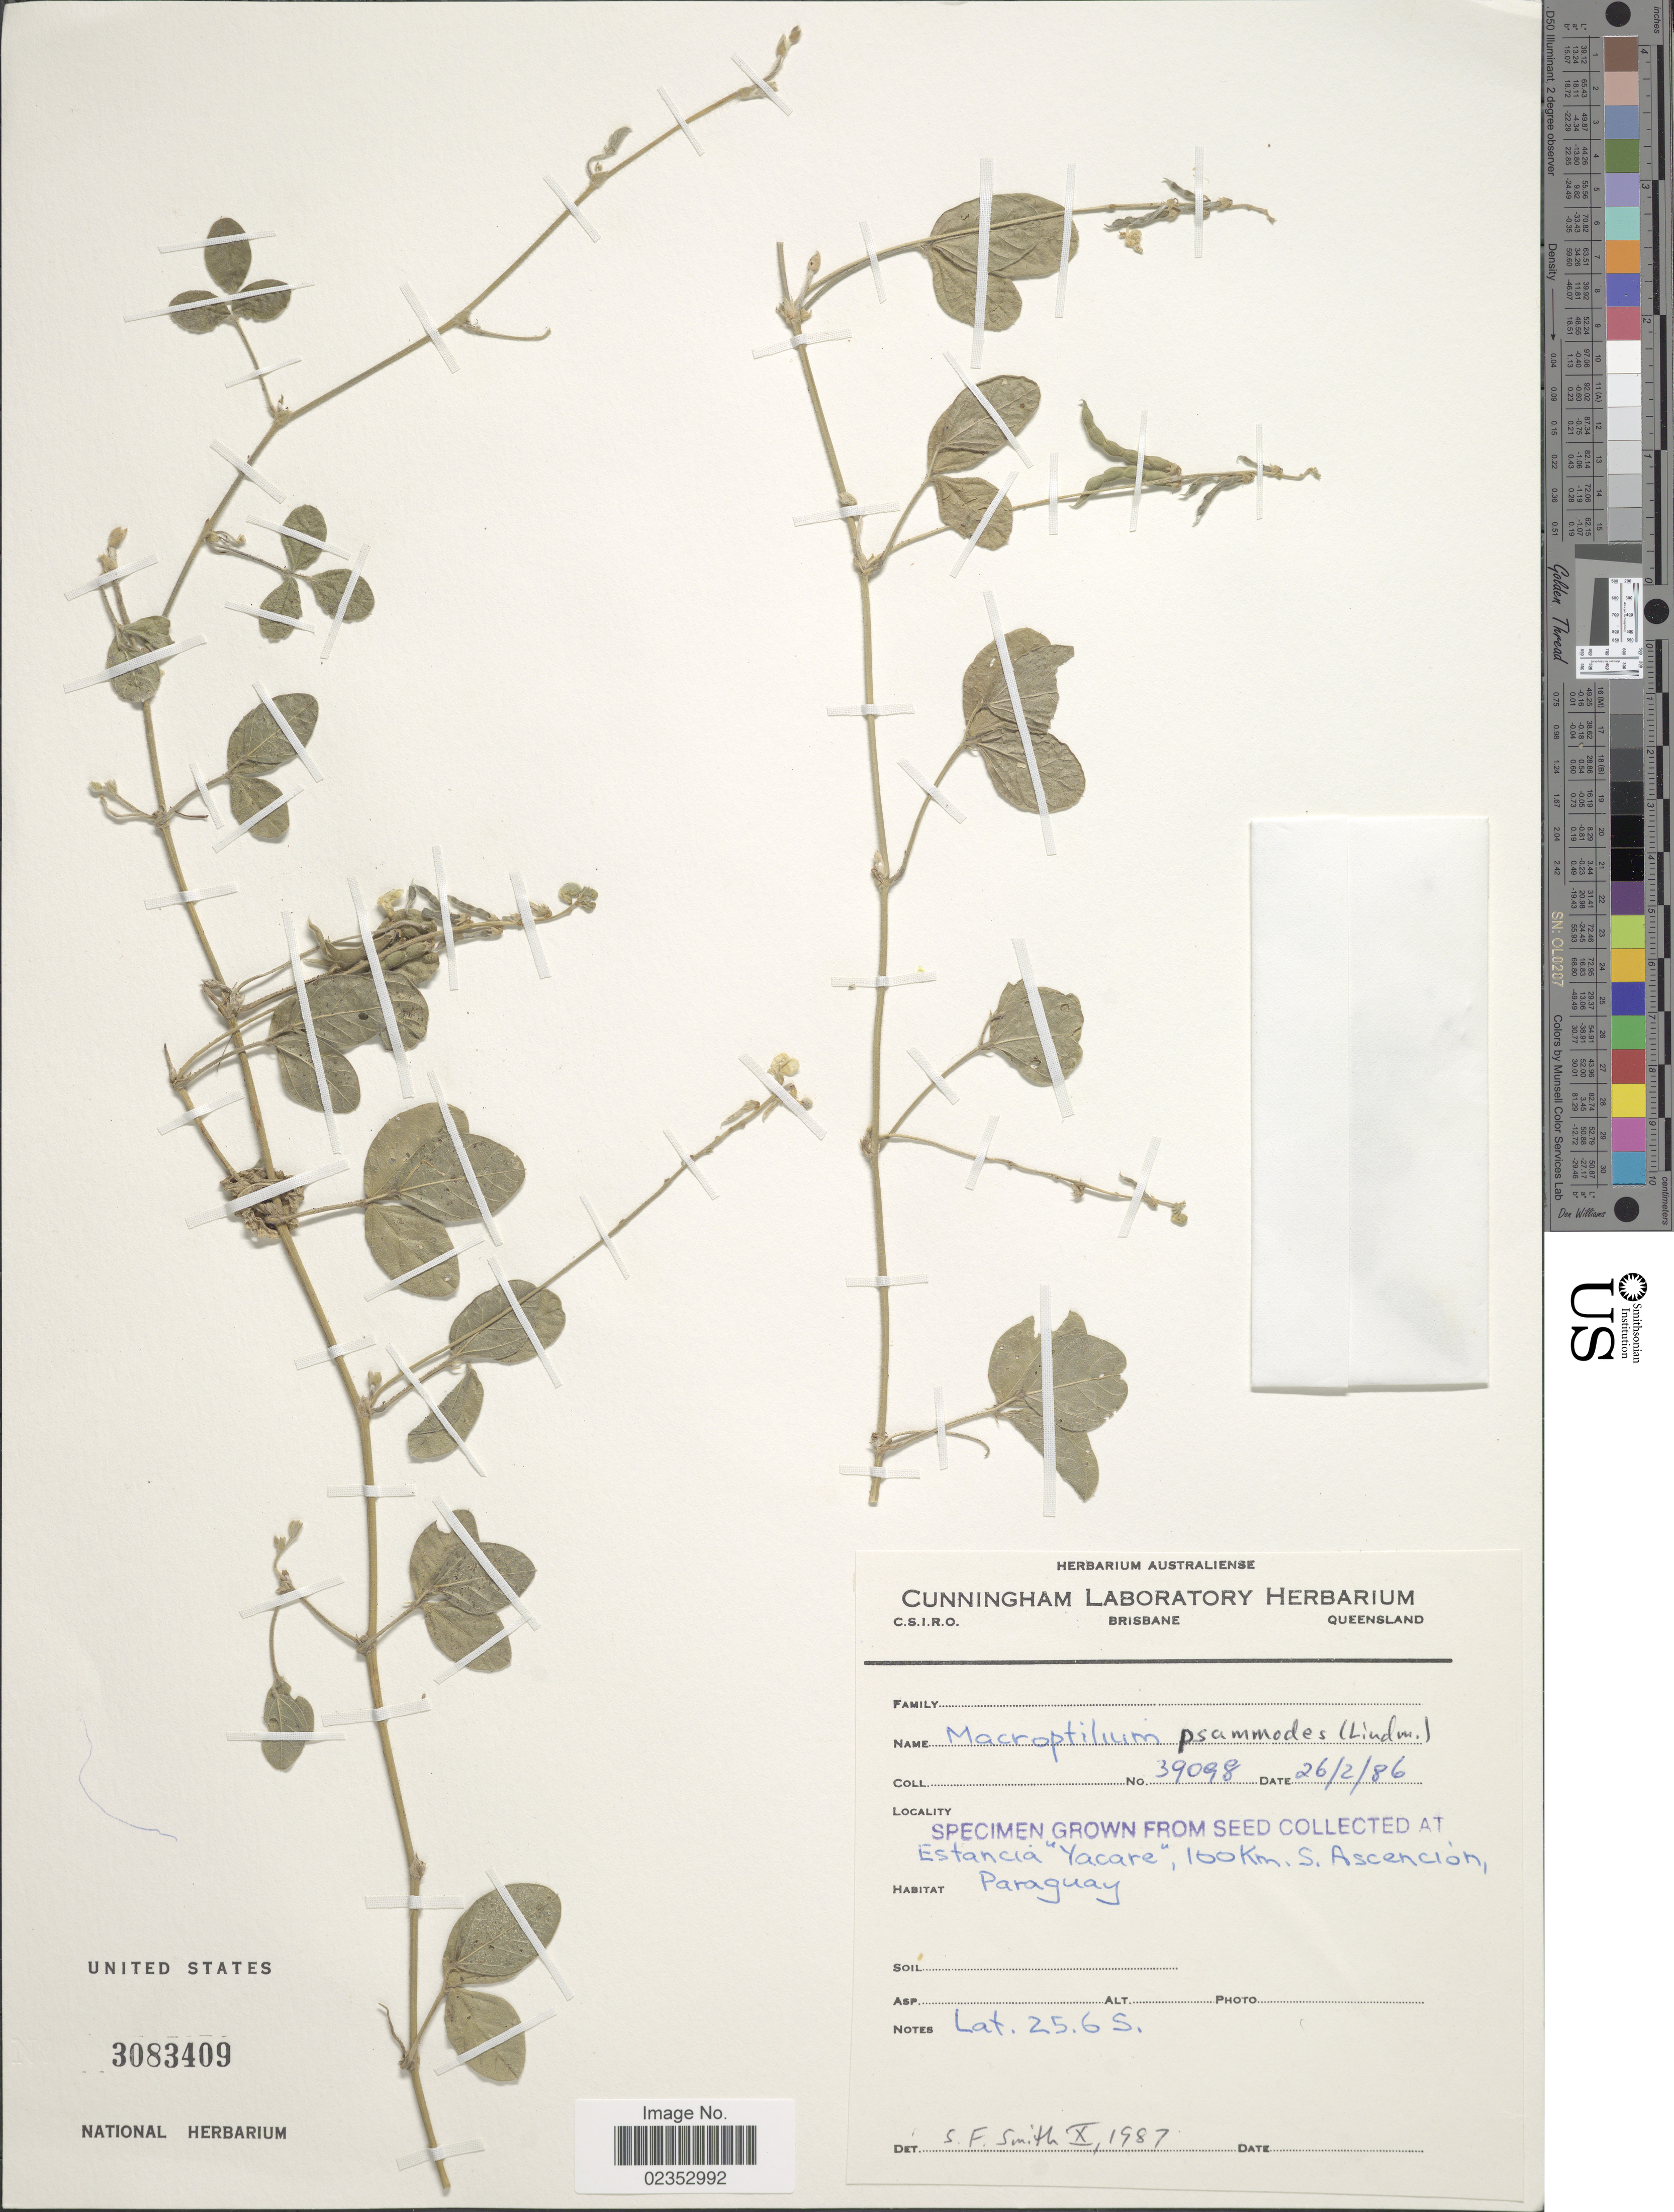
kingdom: Plantae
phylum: Tracheophyta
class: Magnoliopsida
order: Fabales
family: Fabaceae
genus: Macroptilium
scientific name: Macroptilium psammodes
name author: (Lindm.) S.I.Drewes & R.A. Palacios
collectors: Ex Herb. Cunningham Laboratory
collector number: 39098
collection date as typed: Transcribed d/m/y: 26/2/86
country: Paraguay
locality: Estancia 'Yacare', 100Km S Ascencion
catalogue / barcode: US 3083409